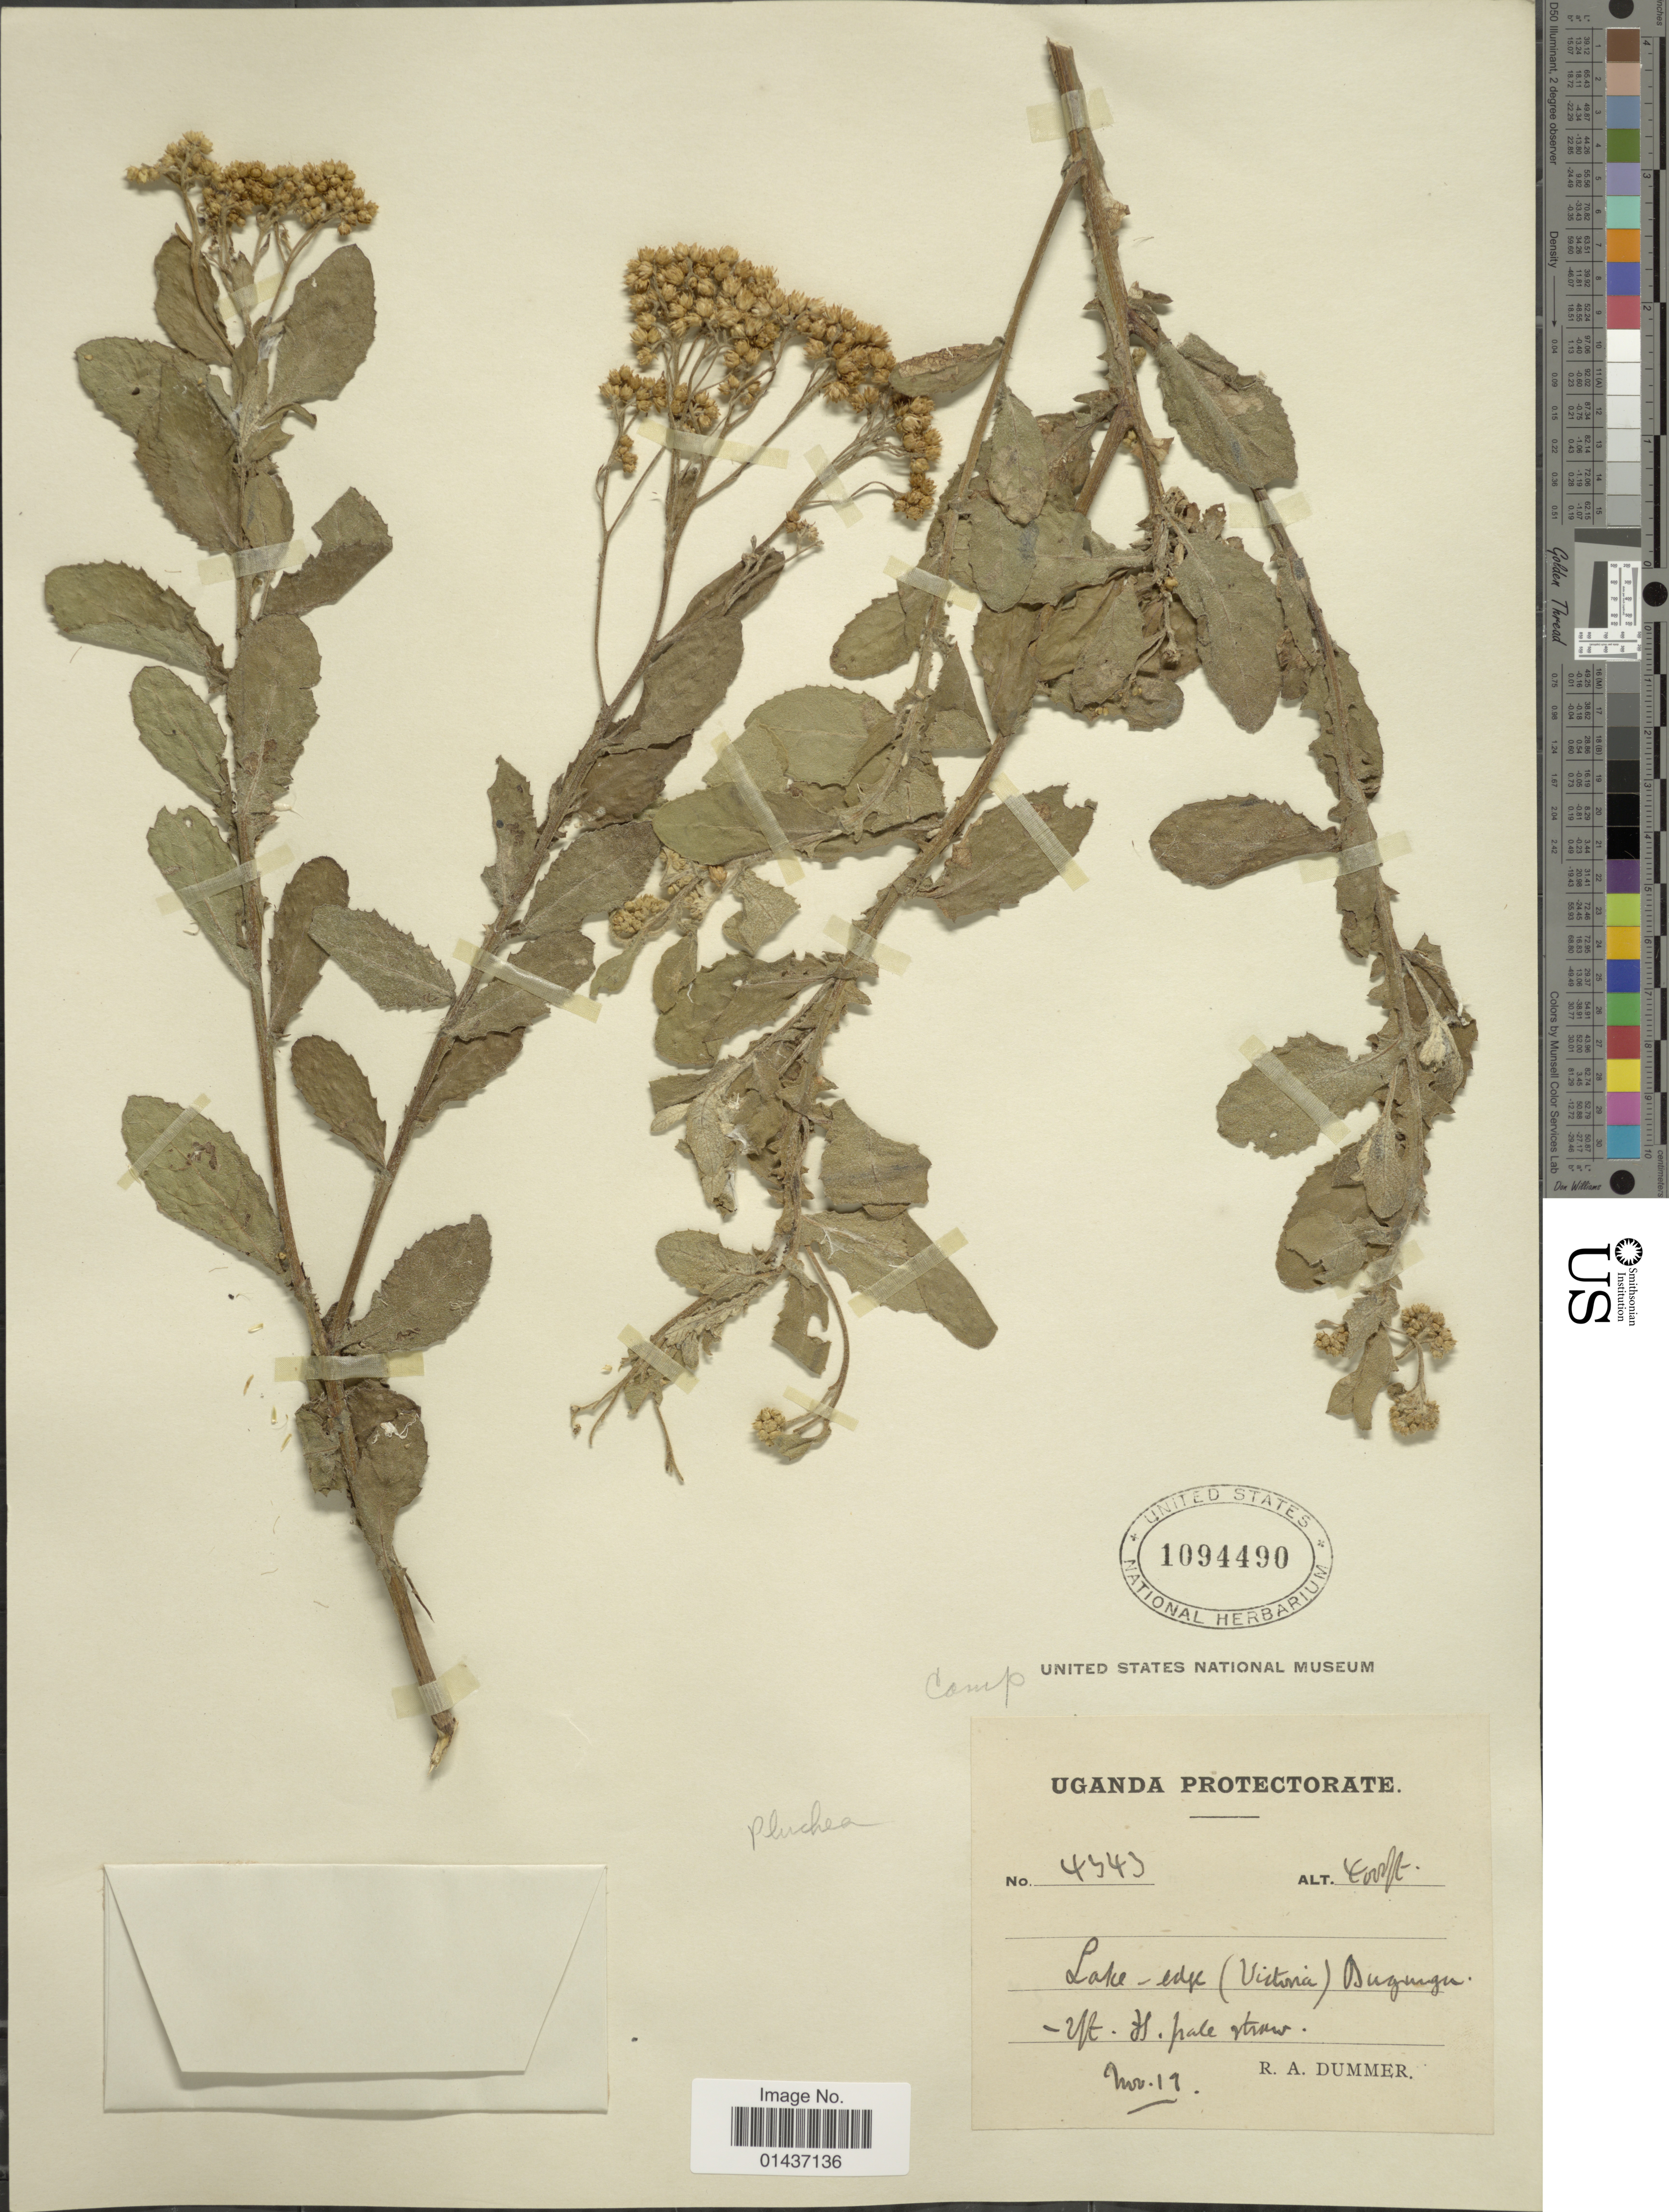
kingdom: Plantae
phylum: Tracheophyta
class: Magnoliopsida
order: Asterales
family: Asteraceae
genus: Pluchea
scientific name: Pluchea ovalis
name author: (Pers.) DC.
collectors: R. Dümmer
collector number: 4343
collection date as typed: Transcribed d/m/y: /11/19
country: Uganda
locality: Lake - edge (Victoria) Bugu [illegible text]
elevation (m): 1219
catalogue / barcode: US 1094490